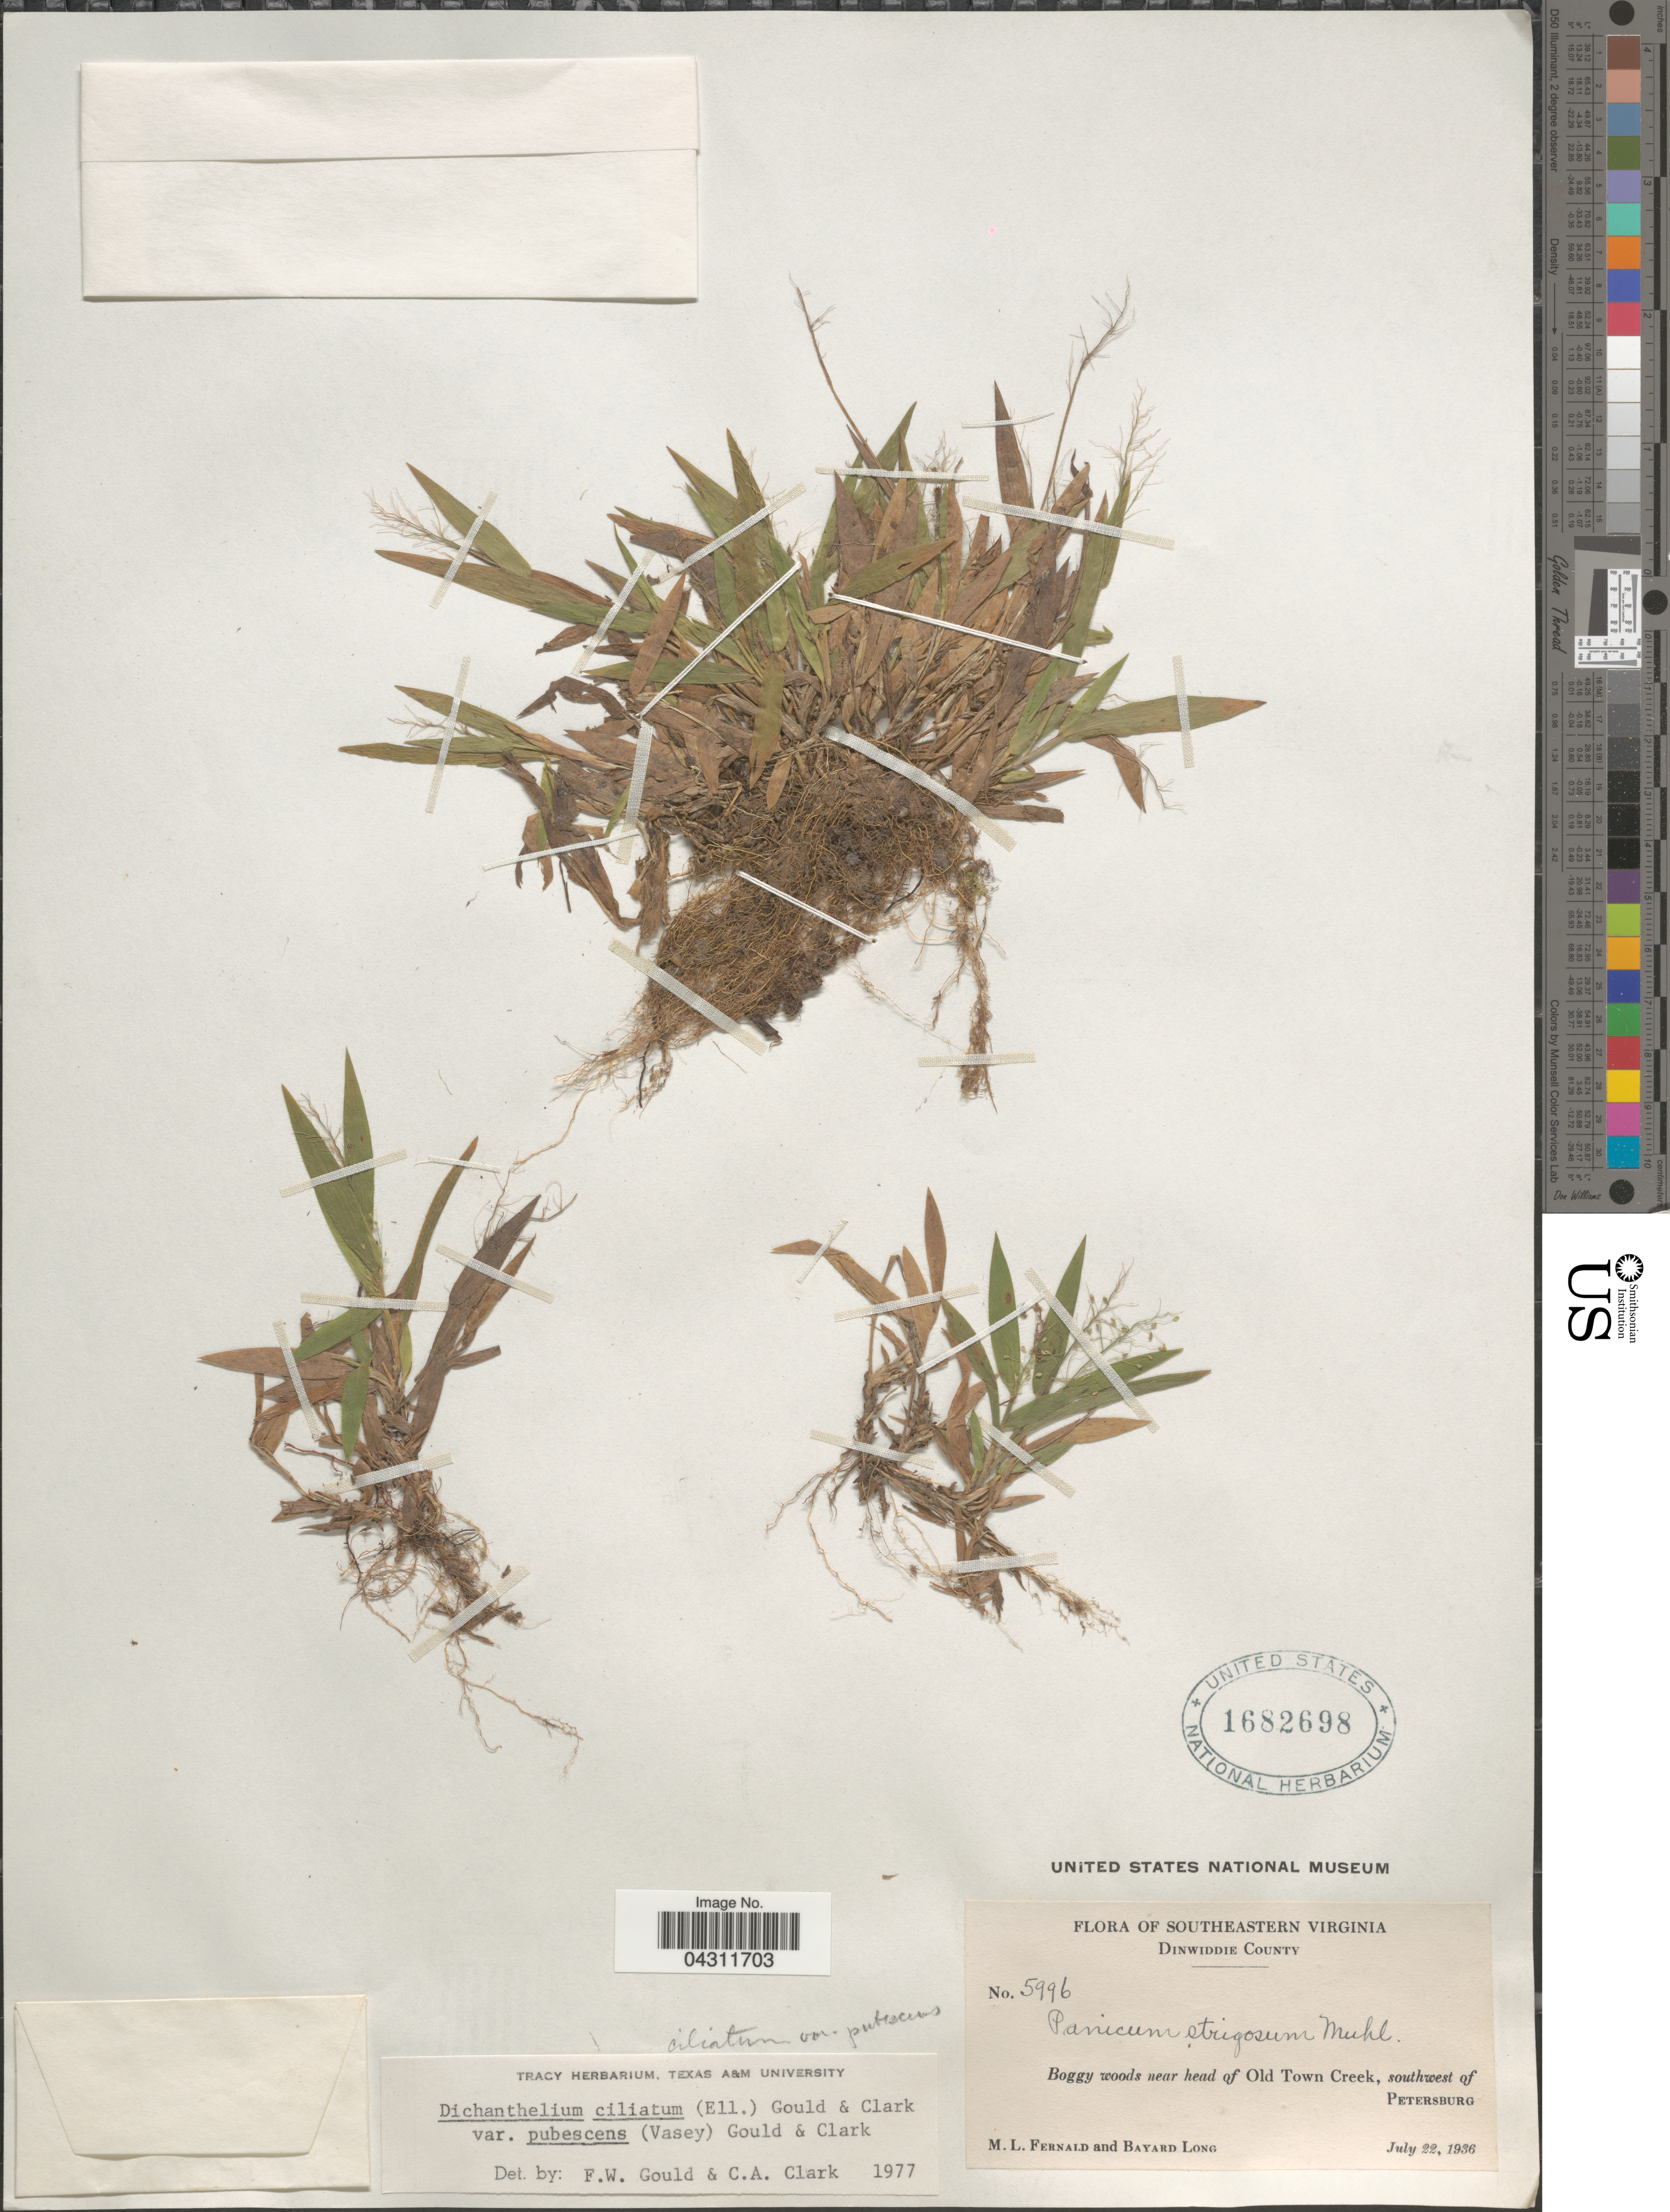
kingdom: Plantae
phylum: Tracheophyta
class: Liliopsida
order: Poales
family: Poaceae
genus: Dichanthelium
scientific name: Dichanthelium strigosum var. glabrescens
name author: (Griseb.) Freckmann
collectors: M. L. Fernald & B. Long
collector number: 5996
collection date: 1936-07-22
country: United States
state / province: Virginia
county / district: Dinwiddie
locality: Southeastern Virginia. Dinwiddie County. Boggy woods near head of Old Town Creek, southwest of Petersburg.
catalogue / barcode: US 1682698